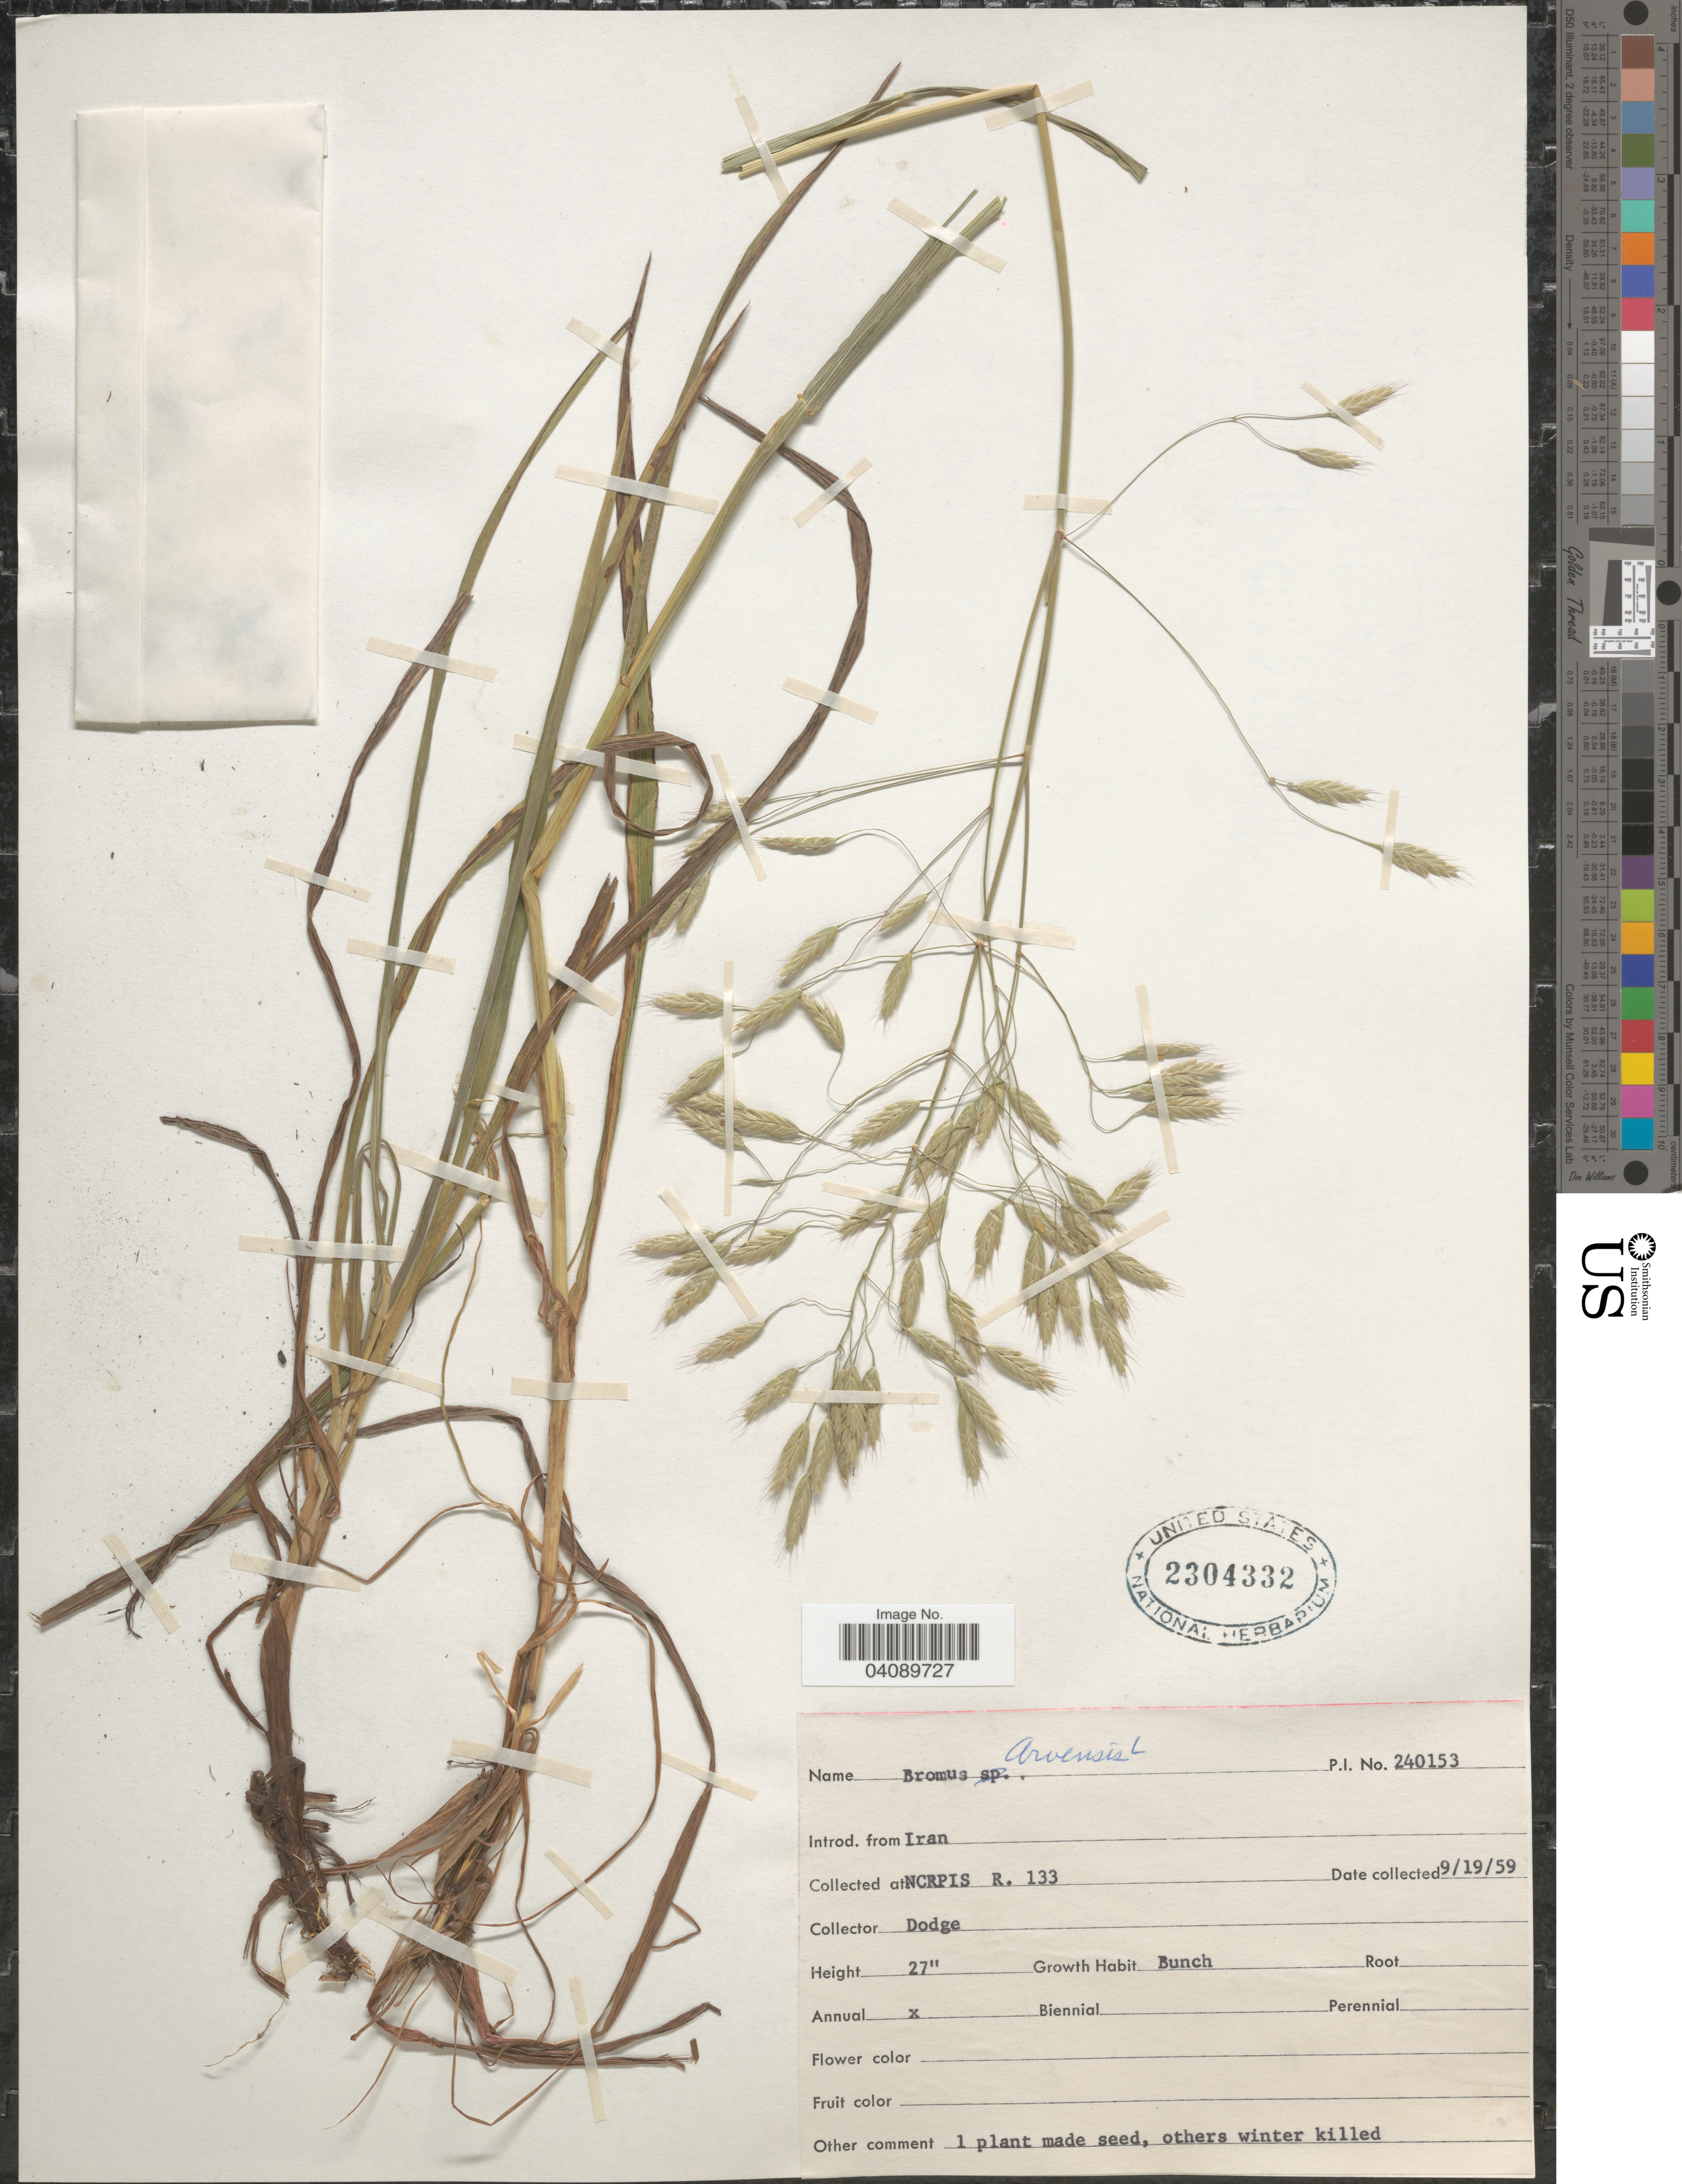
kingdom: Plantae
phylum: Tracheophyta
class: Liliopsida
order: Poales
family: Poaceae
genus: Bromus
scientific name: Bromus arvensis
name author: L.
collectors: -. Dodge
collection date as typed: Transcribed d/m/y: 19/9/59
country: United States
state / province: Iowa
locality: NCRPIS R.133.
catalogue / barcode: US 2304332